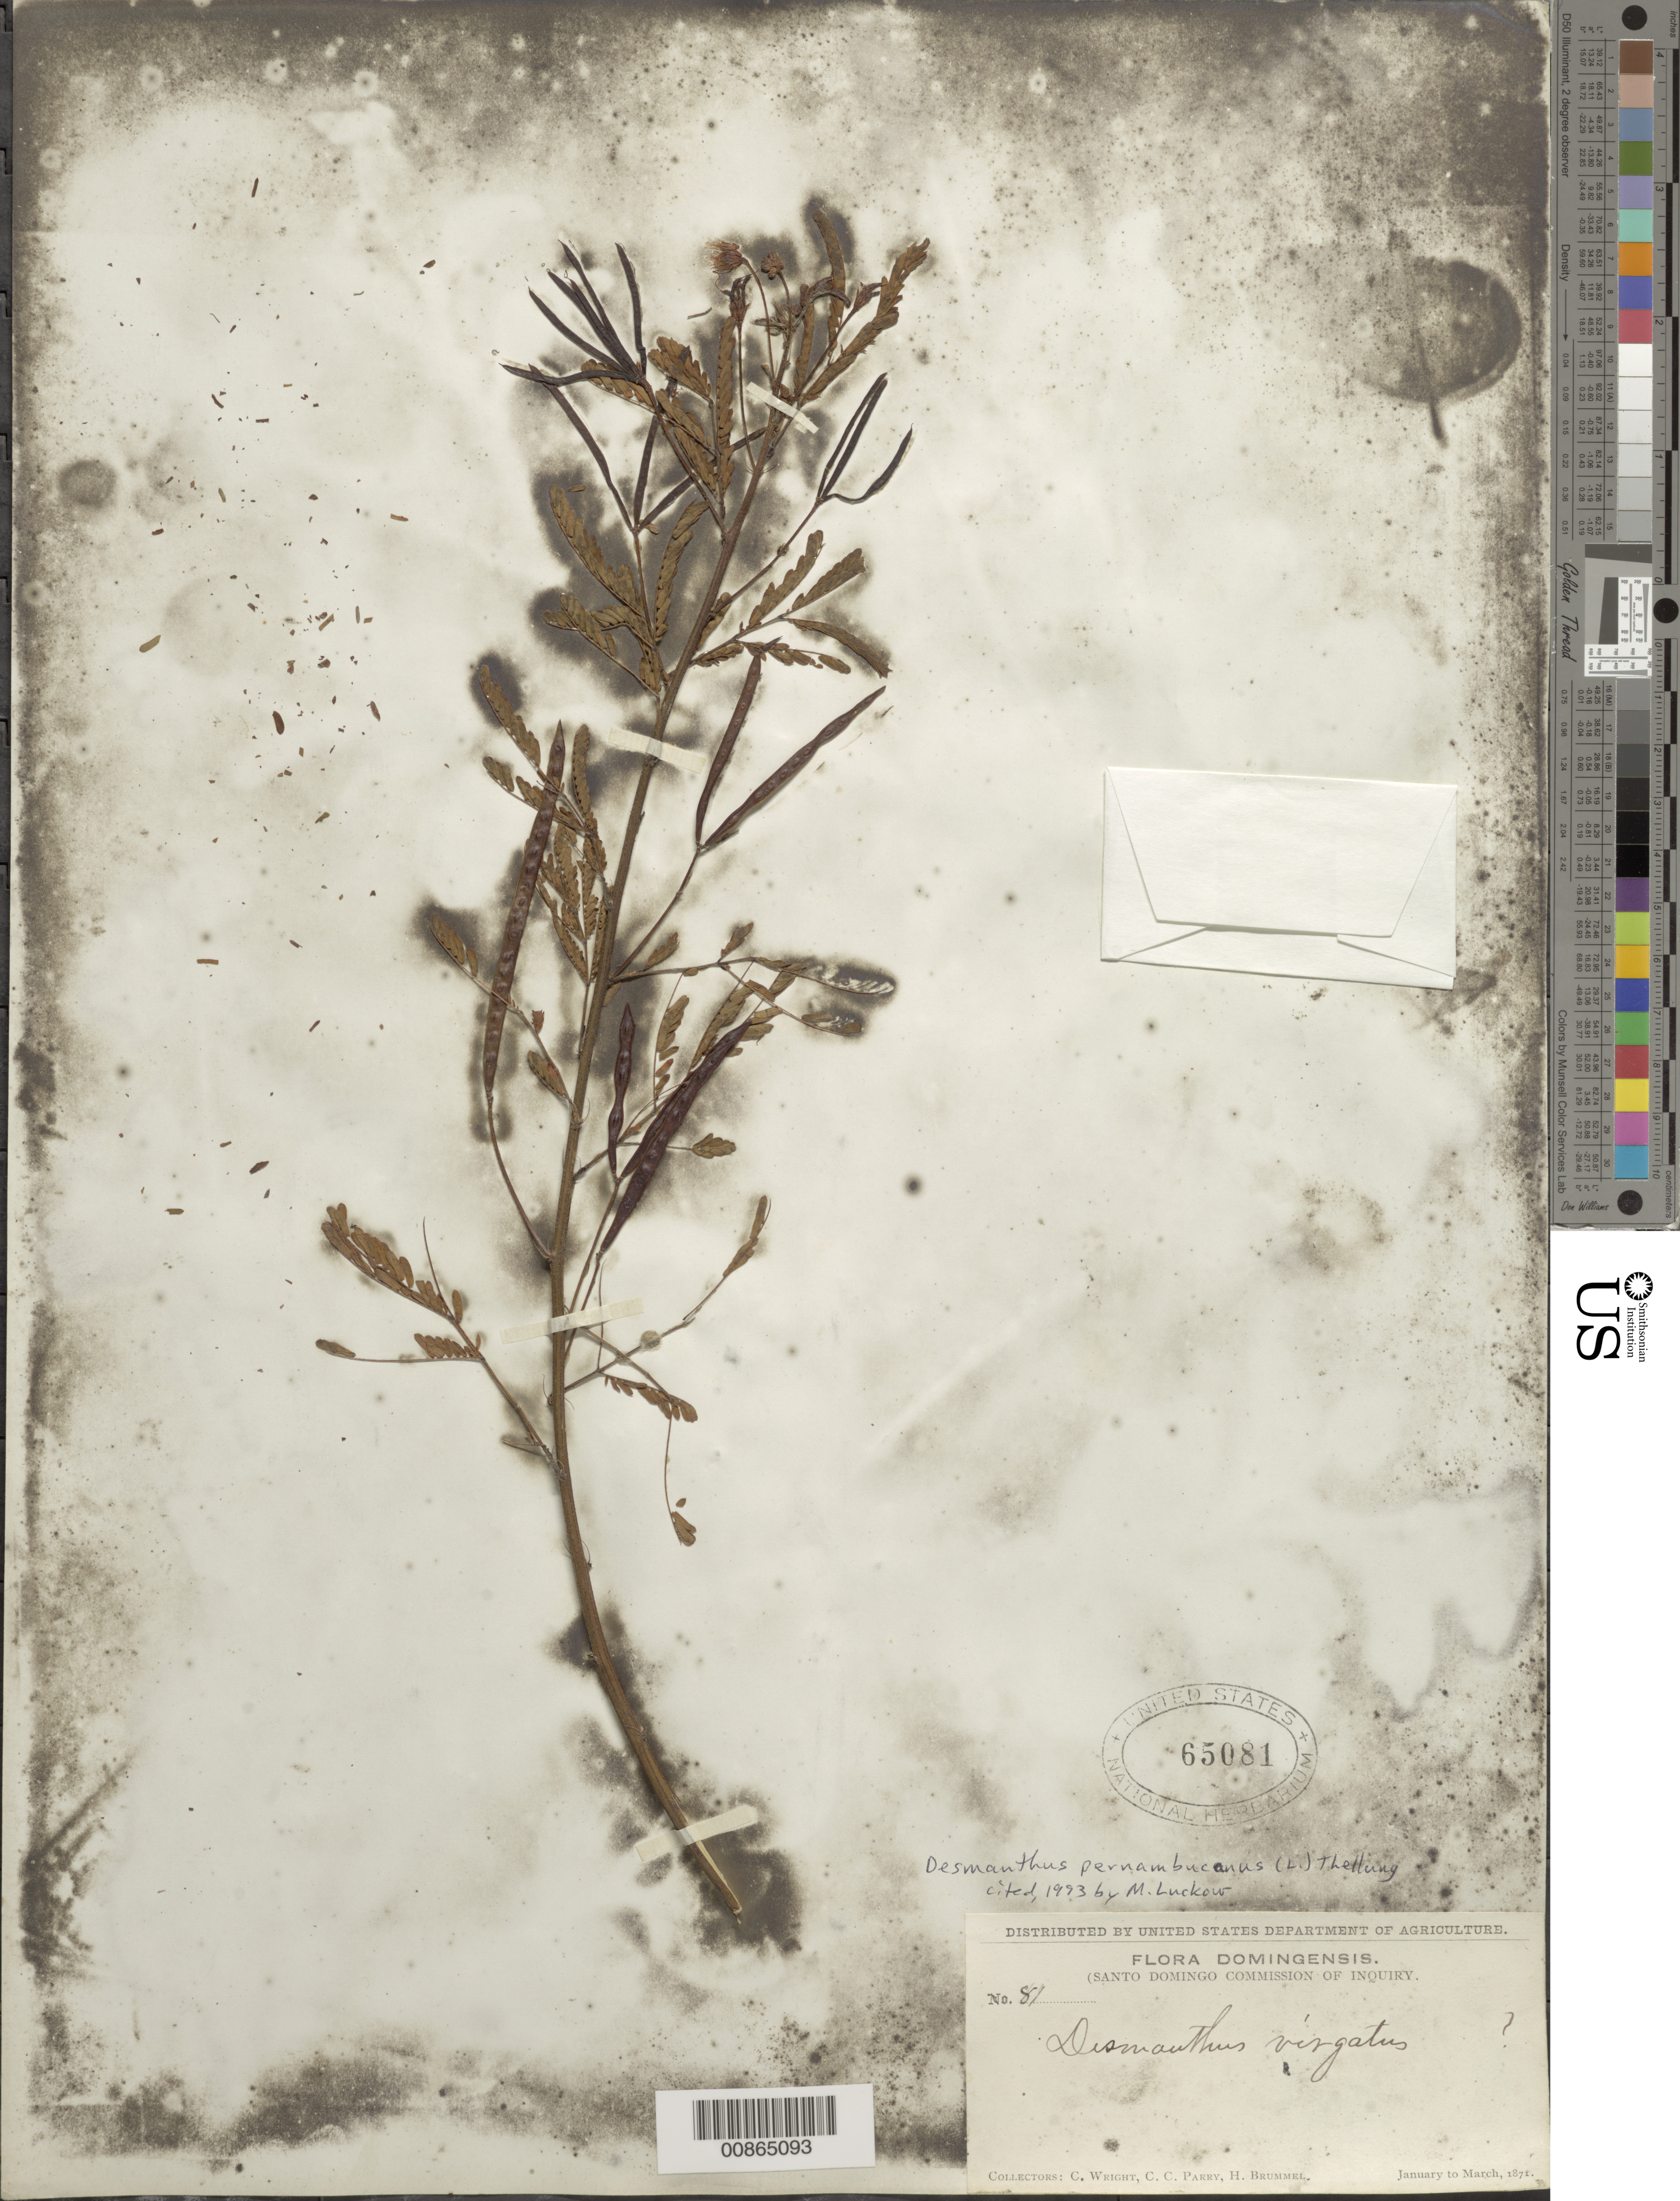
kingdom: Plantae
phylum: Tracheophyta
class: Magnoliopsida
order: Fabales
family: Fabaceae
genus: Desmanthus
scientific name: Desmanthus pernambucanus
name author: (L.) Thell.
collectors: C. Wright, C. C. Parry & H. Brummel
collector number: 81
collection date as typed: Jan 1871 to -- Mar 1871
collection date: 1871-01/1871-03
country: Dominican Republic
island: Hispaniola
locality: Dominican Republic.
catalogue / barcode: US 65081